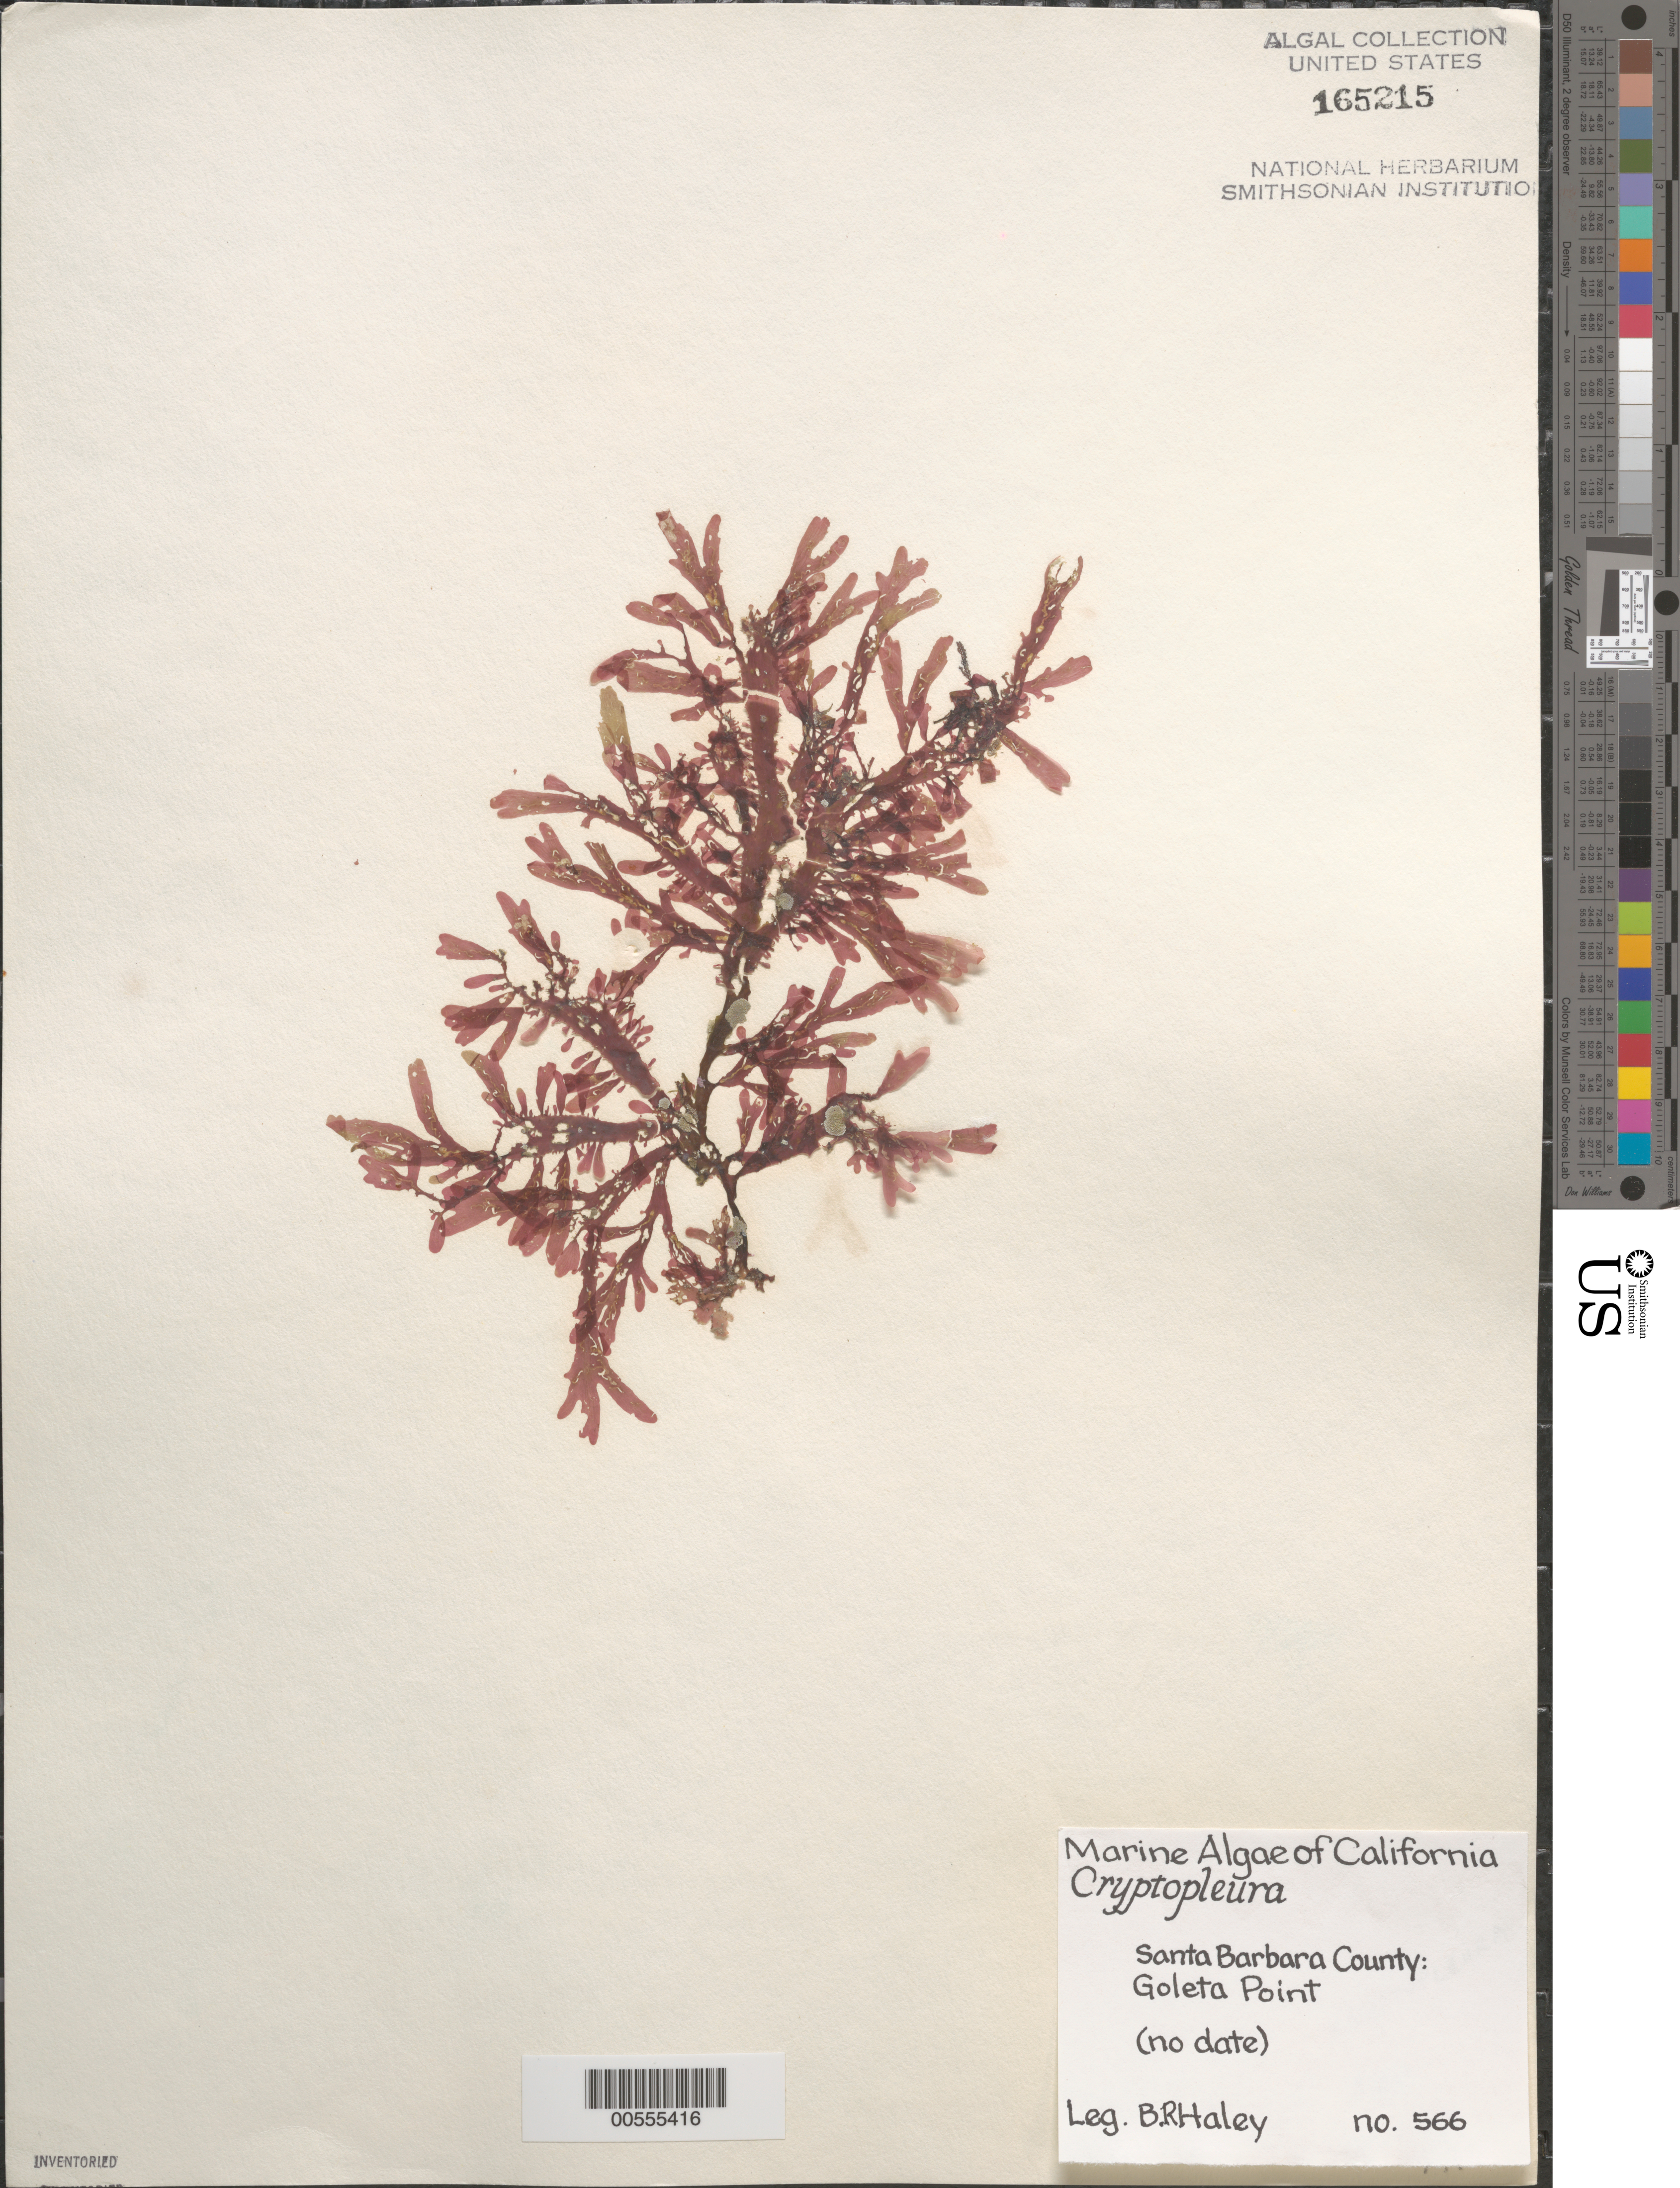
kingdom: Plantae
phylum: Rhodophyta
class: Florideophyceae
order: Ceramiales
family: Delesseriaceae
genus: Cryptopleura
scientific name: Cryptopleura sp.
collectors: B. Haley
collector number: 566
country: United States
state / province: California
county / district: Santa Barbara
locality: Goleta Point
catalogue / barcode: US 165215